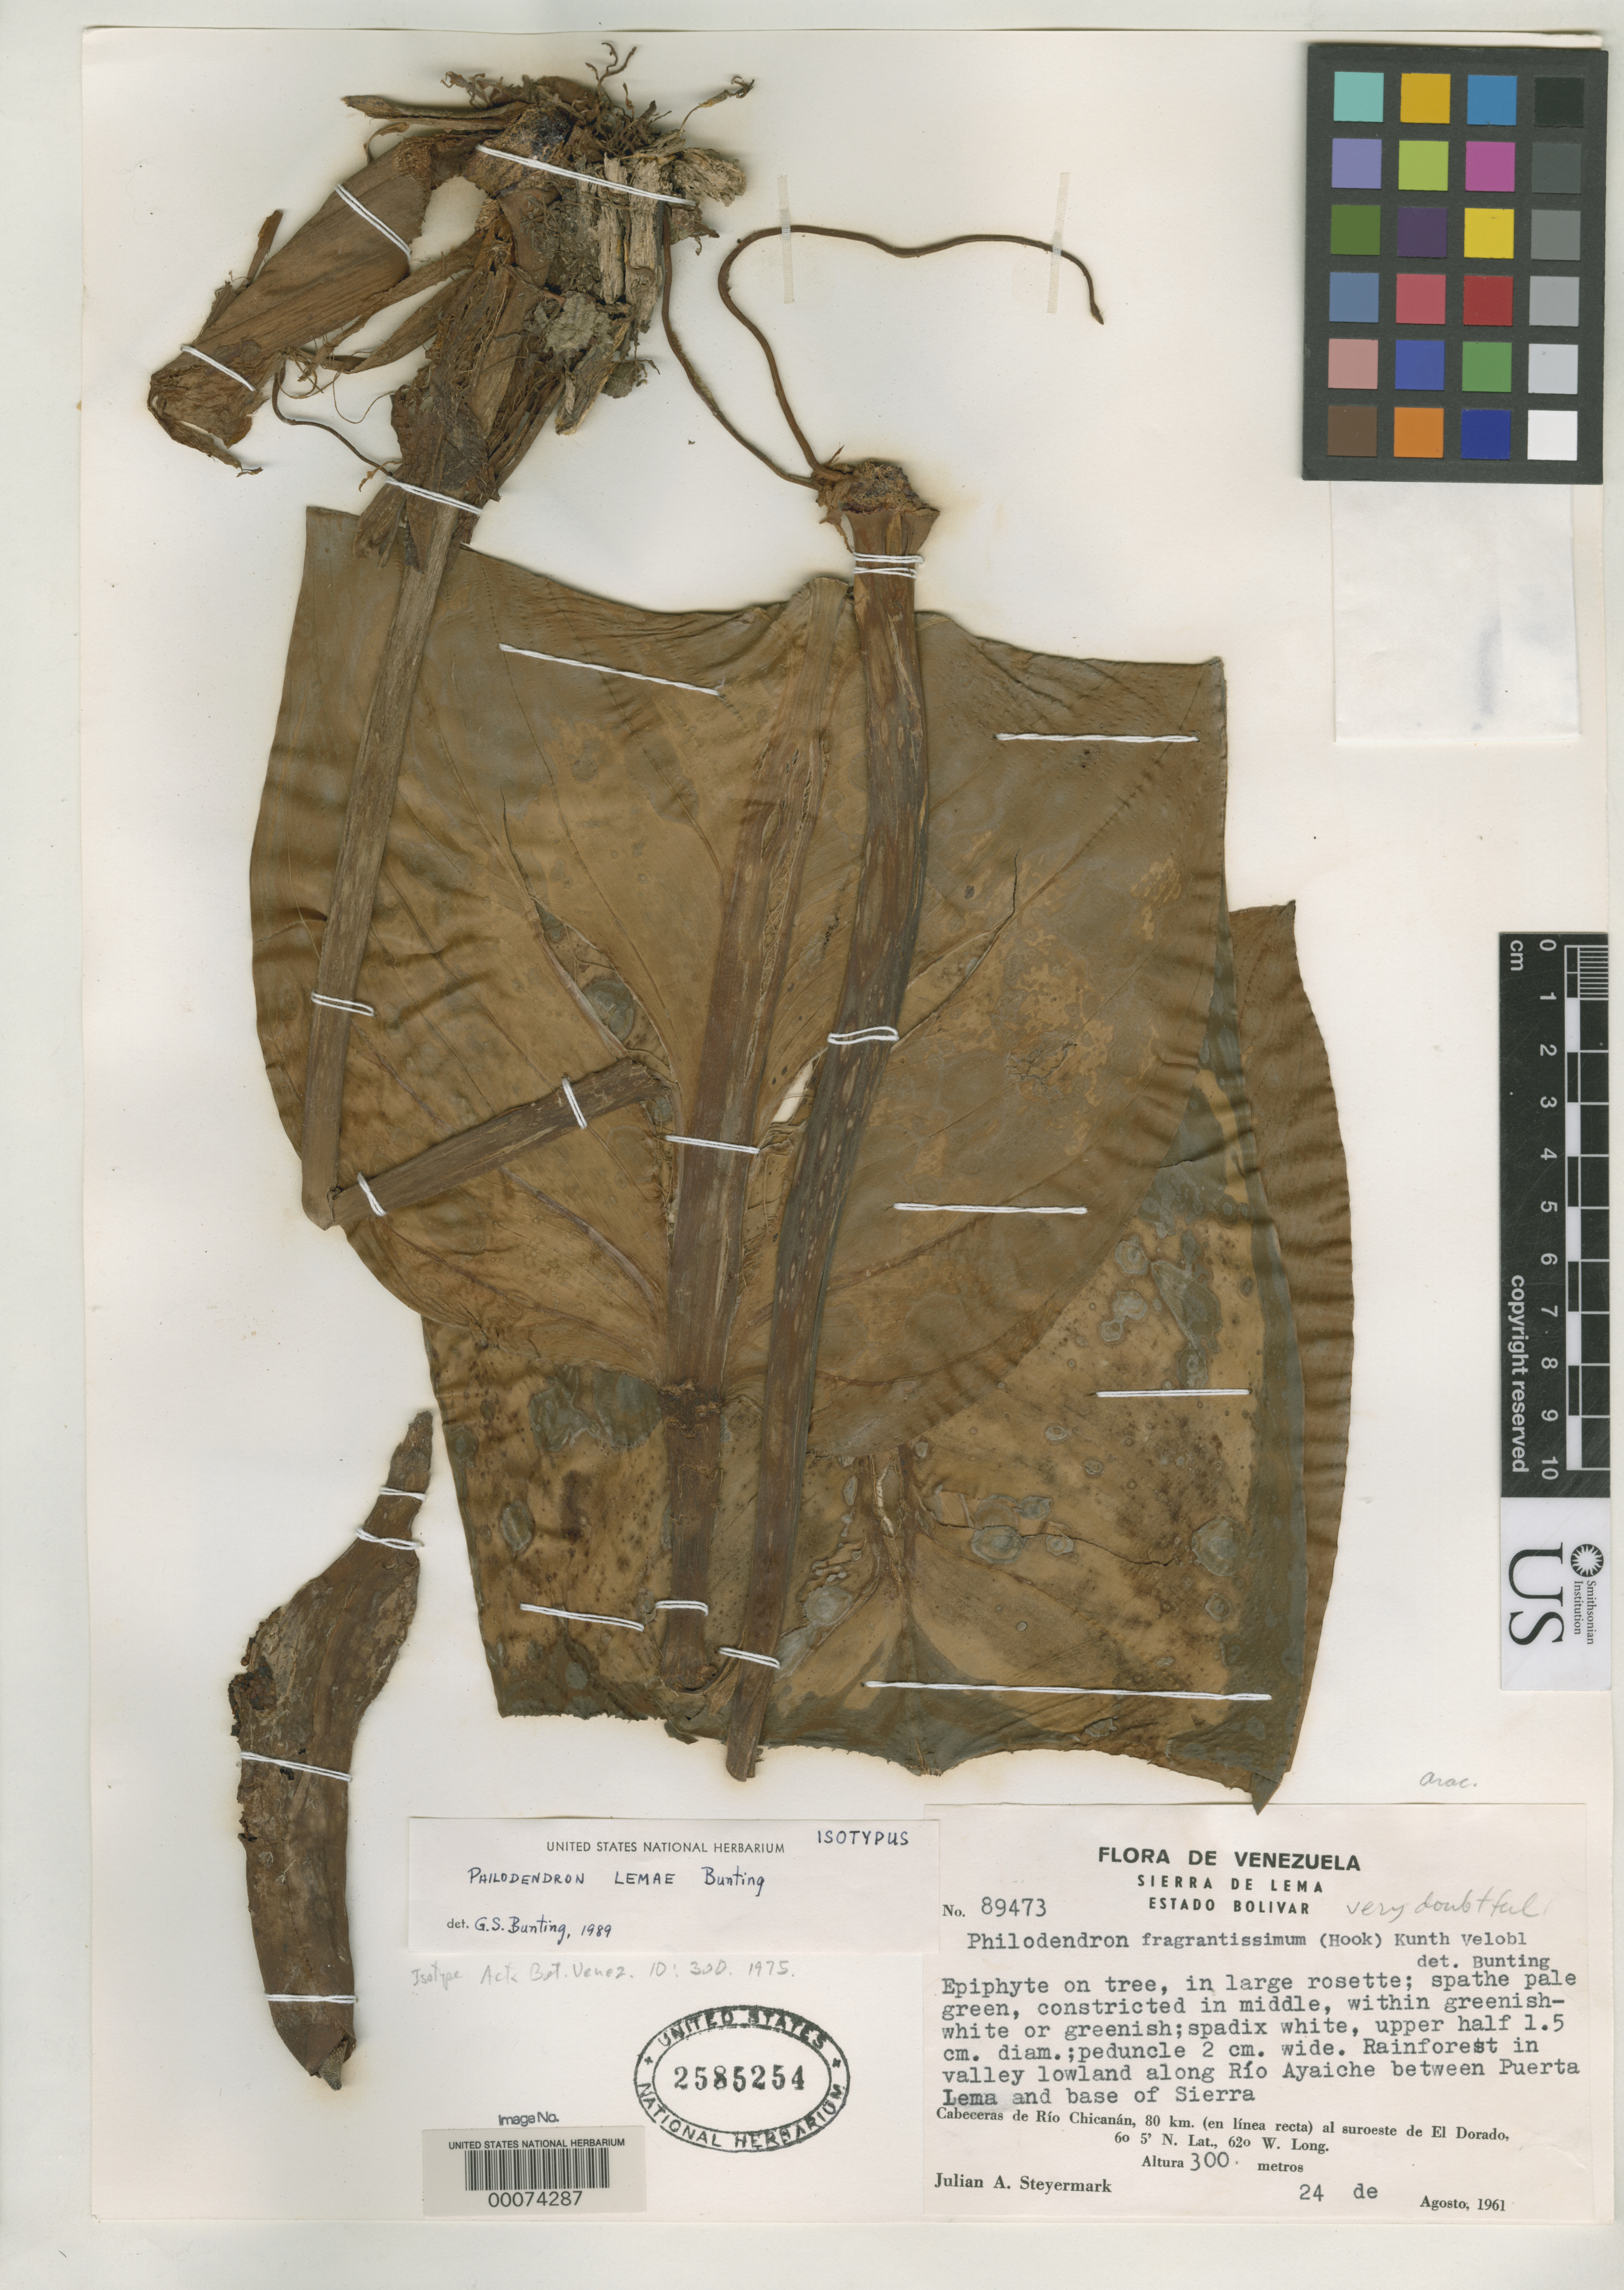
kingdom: Plantae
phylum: Tracheophyta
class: Liliopsida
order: Alismatales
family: Araceae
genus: Philodendron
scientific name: Philodendron lemae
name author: G.S. Bunting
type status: Isotype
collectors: J. Steyermark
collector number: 89473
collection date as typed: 24 Aug 1961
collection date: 1961-08-24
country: Venezuela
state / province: Bolivar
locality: Rainforest in valley lowland along Rio Ayaiche between Puerta Lema and base of Sierra, Cabecerras del Rio Chicanan.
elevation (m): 300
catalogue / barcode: US 2585254